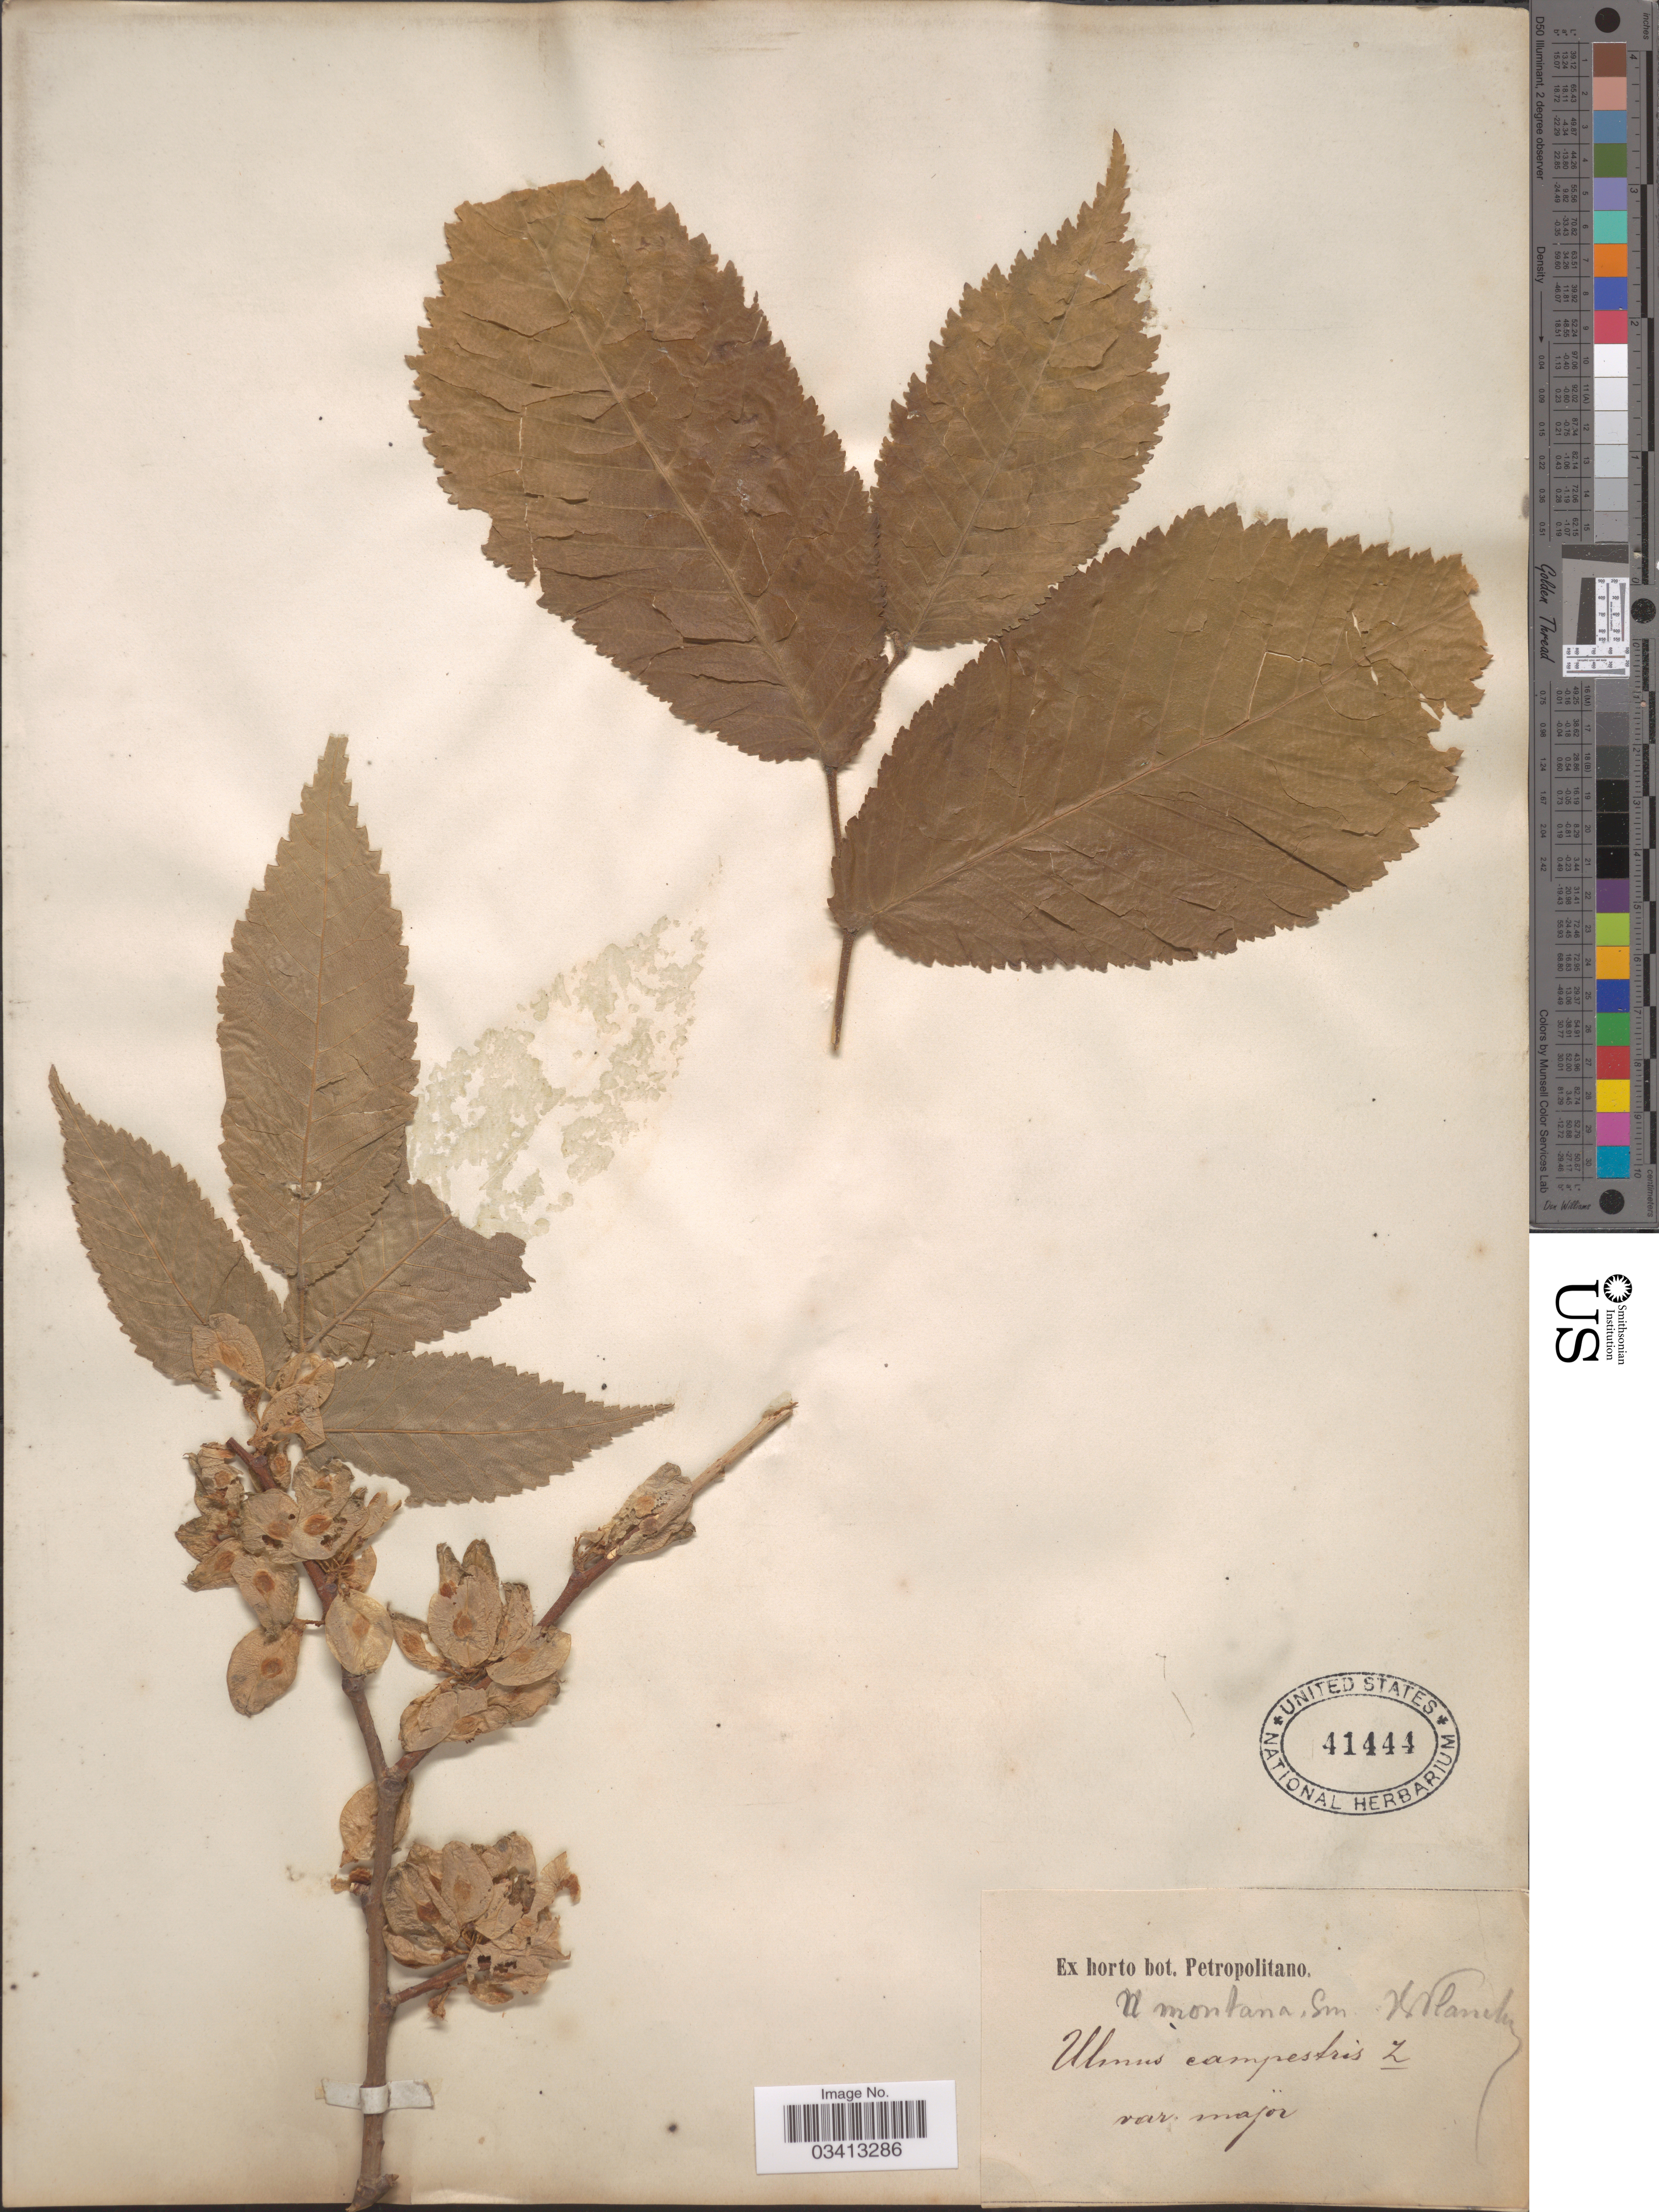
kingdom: Plantae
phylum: Tracheophyta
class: Magnoliopsida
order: Rosales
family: Ulmaceae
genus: Ulmus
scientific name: Ulmus glabra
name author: Huds.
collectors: ex Horto Bot. Petropolitano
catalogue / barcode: US 41444